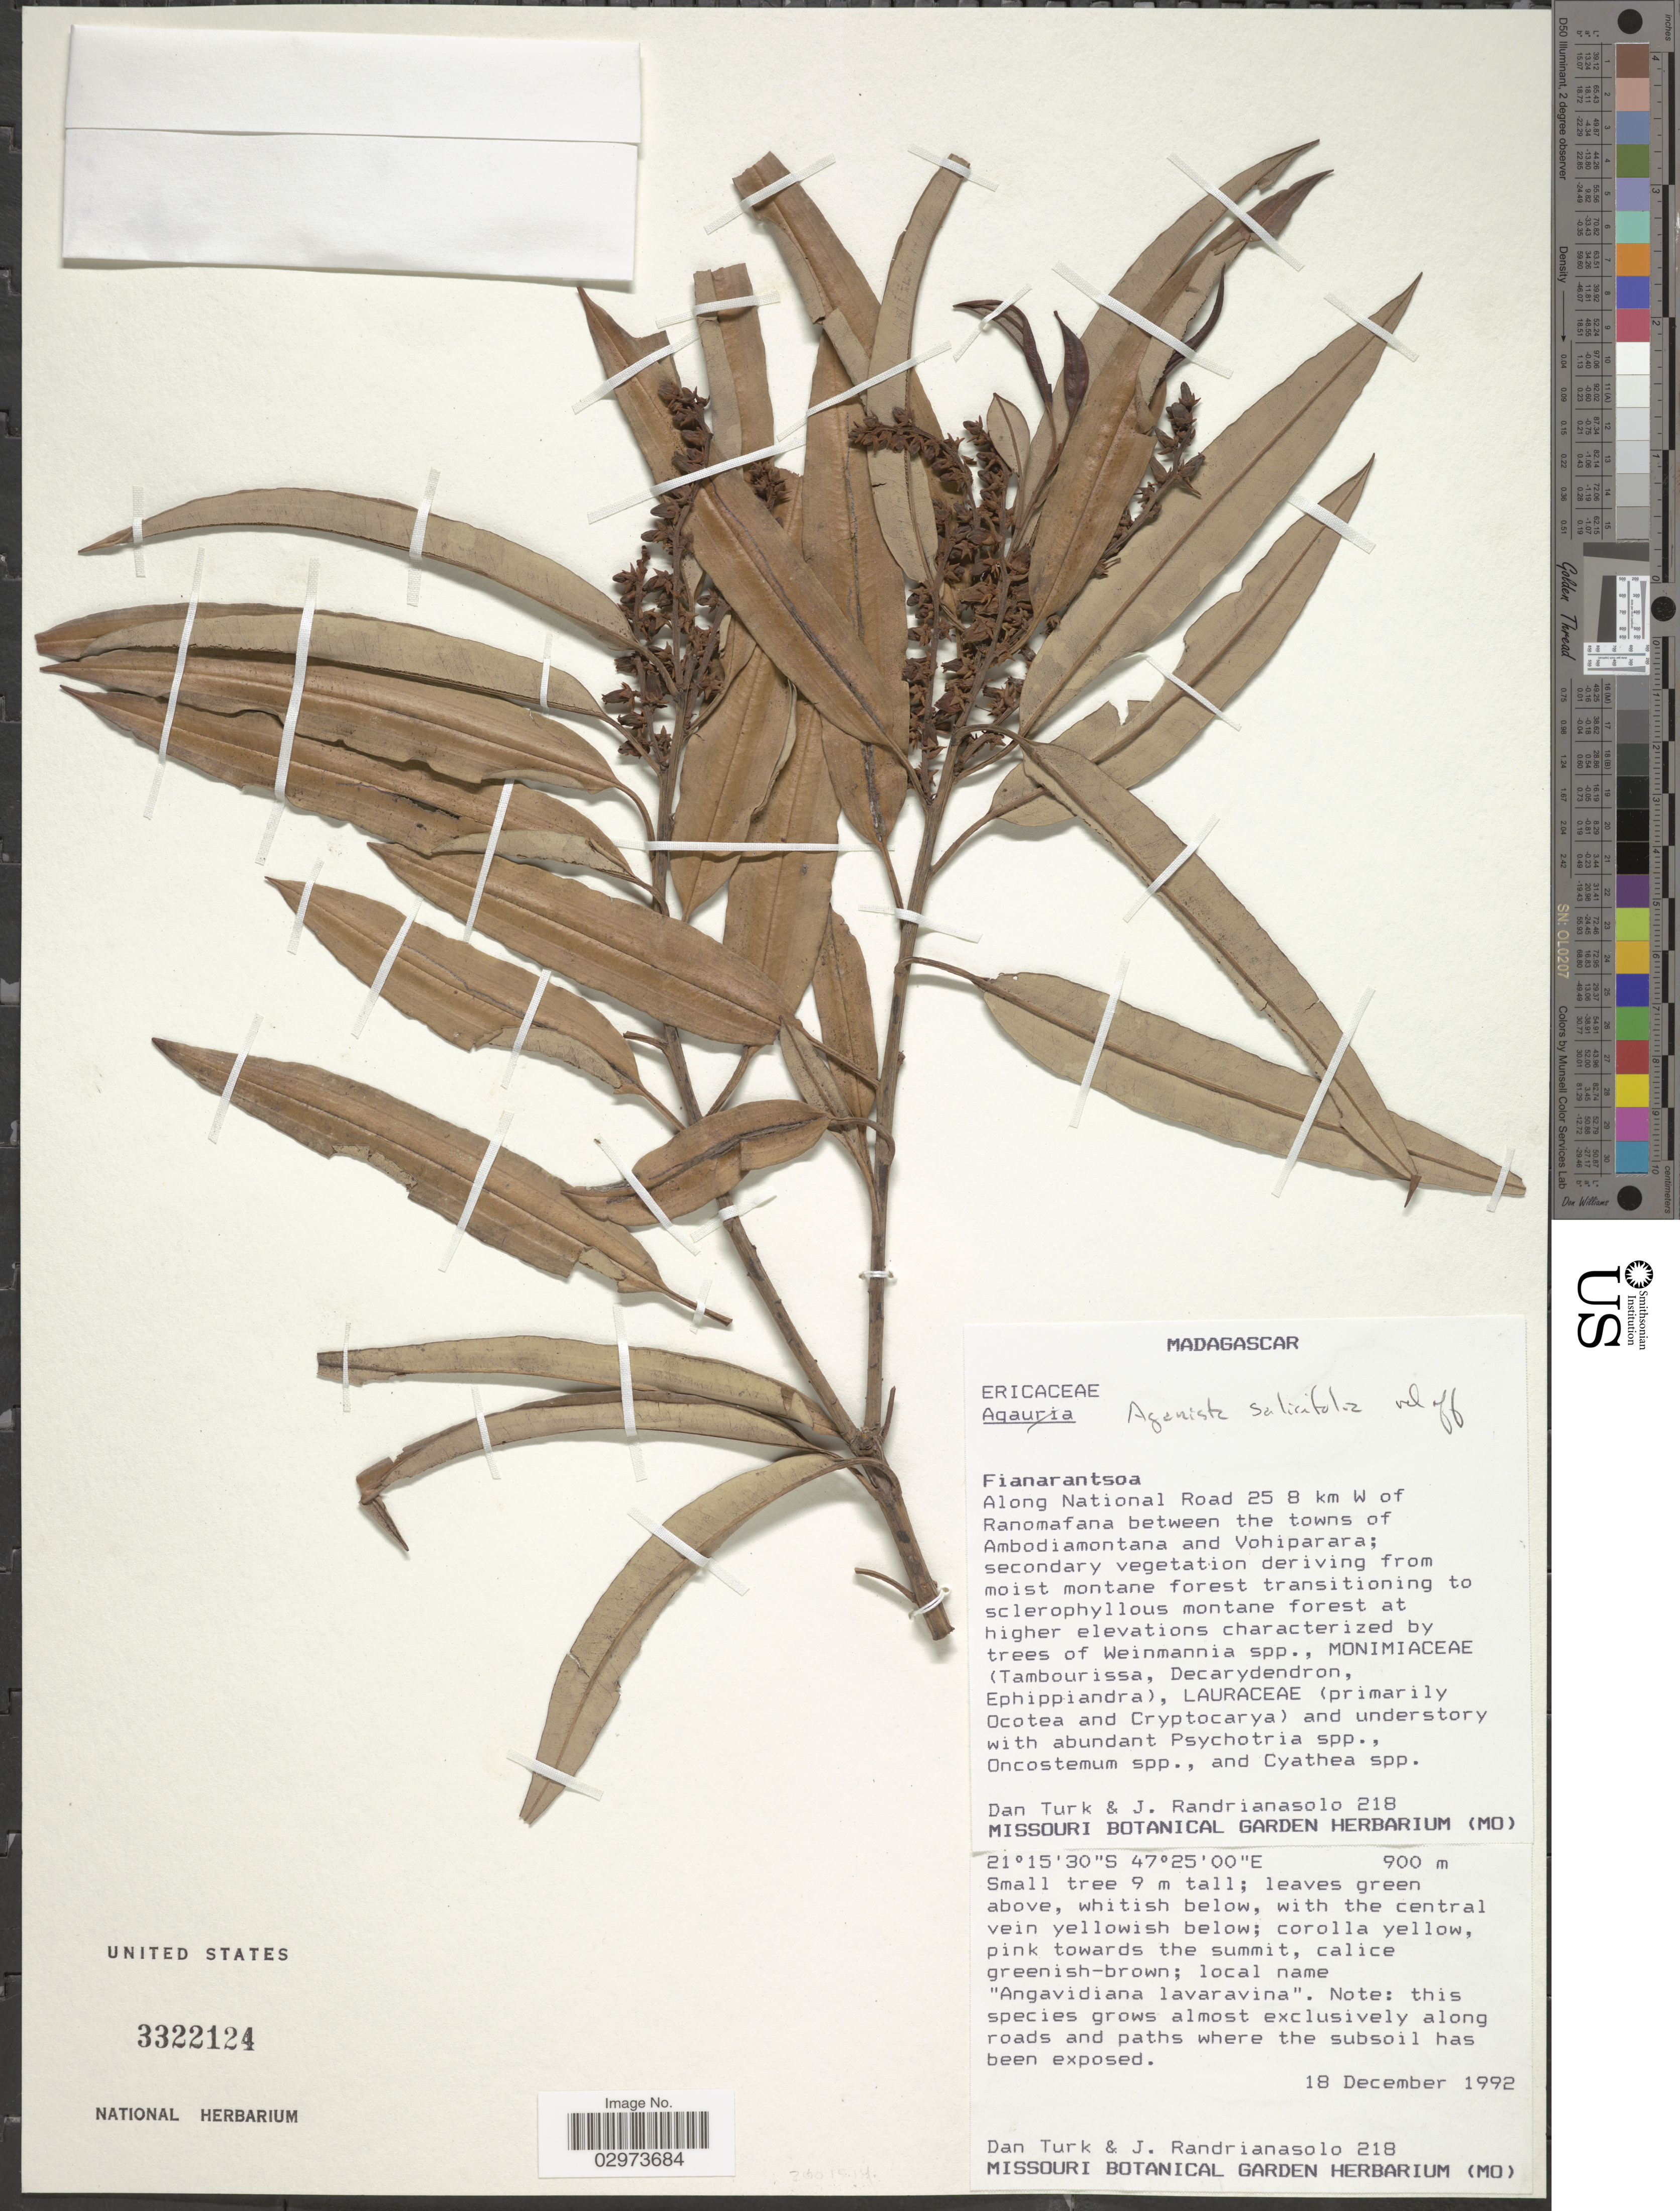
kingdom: Plantae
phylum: Tracheophyta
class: Magnoliopsida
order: Ericales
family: Ericaceae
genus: Agarista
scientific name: Agarista salicifolia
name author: (Lam.) G. Don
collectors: D. Turk & J. Randrianasolo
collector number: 218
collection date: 1992-12-18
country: Madagascar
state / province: Vatovavy Fitovinany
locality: Along National Road 25 8 km W of Ranomafana between the towns of Ambodiamontana and Vohiparara.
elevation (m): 900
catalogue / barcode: US 3322124